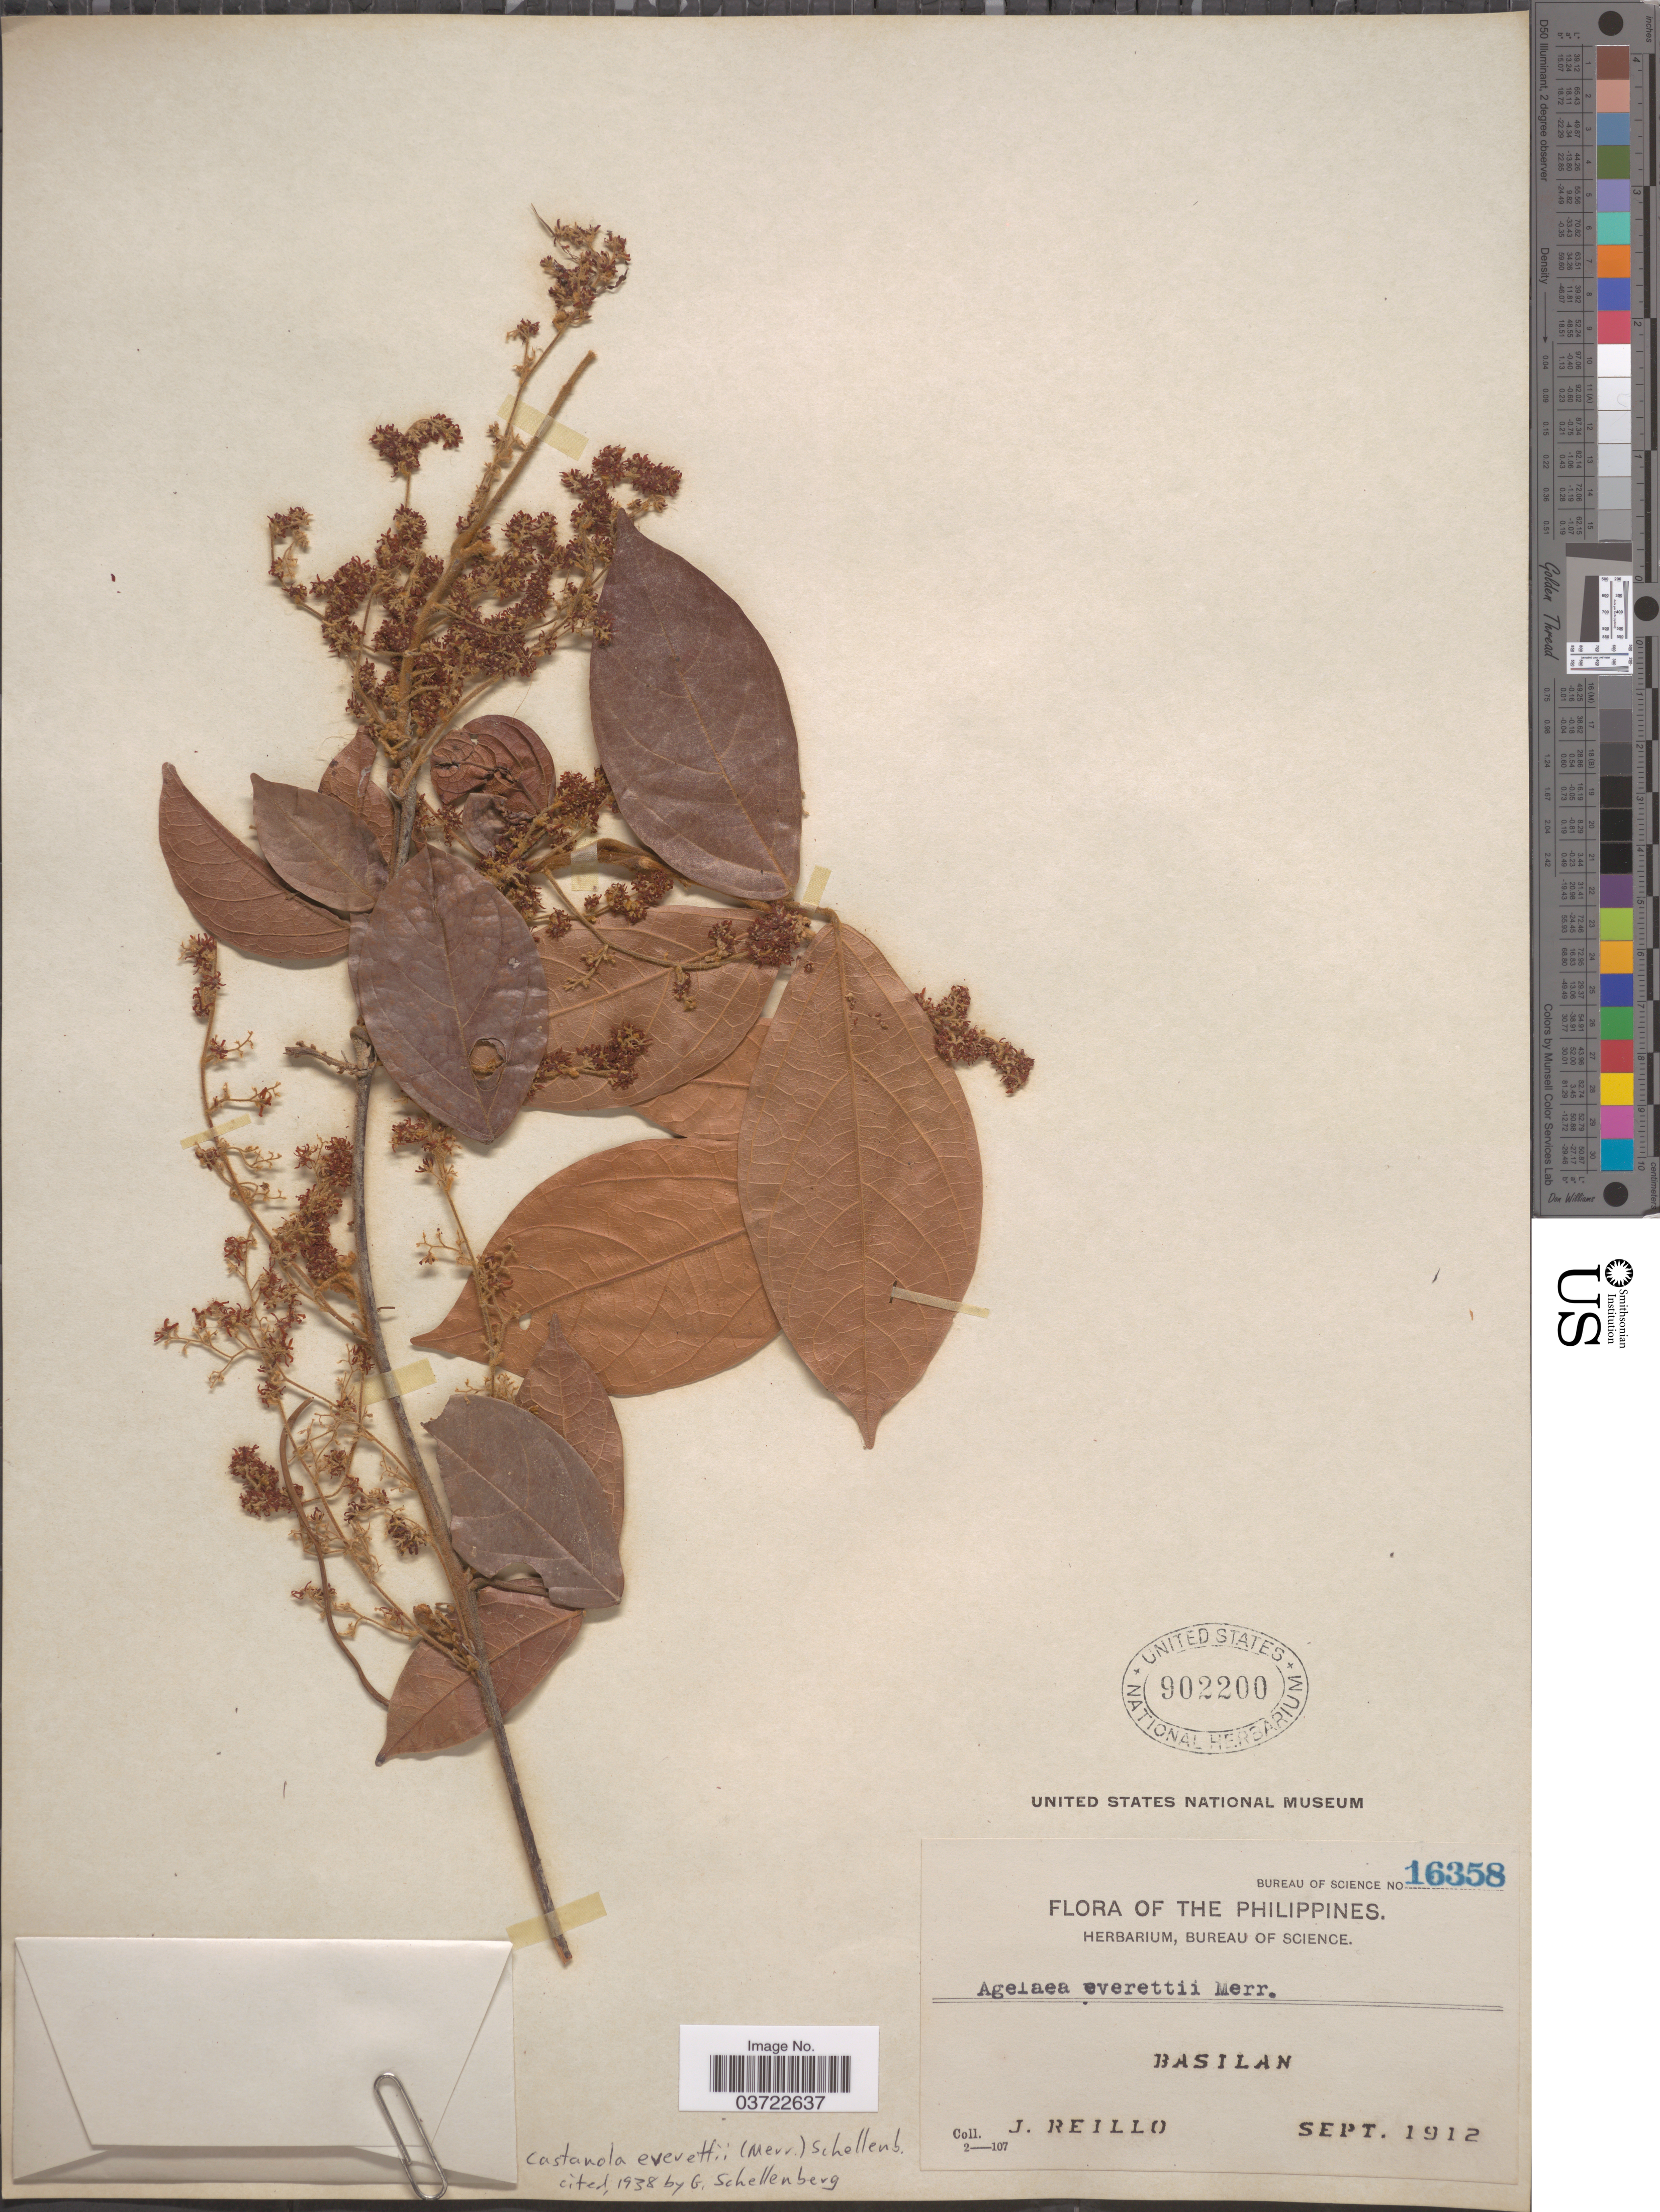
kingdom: Plantae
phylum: Tracheophyta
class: Magnoliopsida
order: Oxalidales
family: Connaraceae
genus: Agelaea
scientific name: Agelaea borneensis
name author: (Hook. f.) Merr.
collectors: J. Reillo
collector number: Bureau of Science 16358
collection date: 1912-09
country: Philippines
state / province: Muslim Mindanao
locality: Basilan.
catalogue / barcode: US 902200